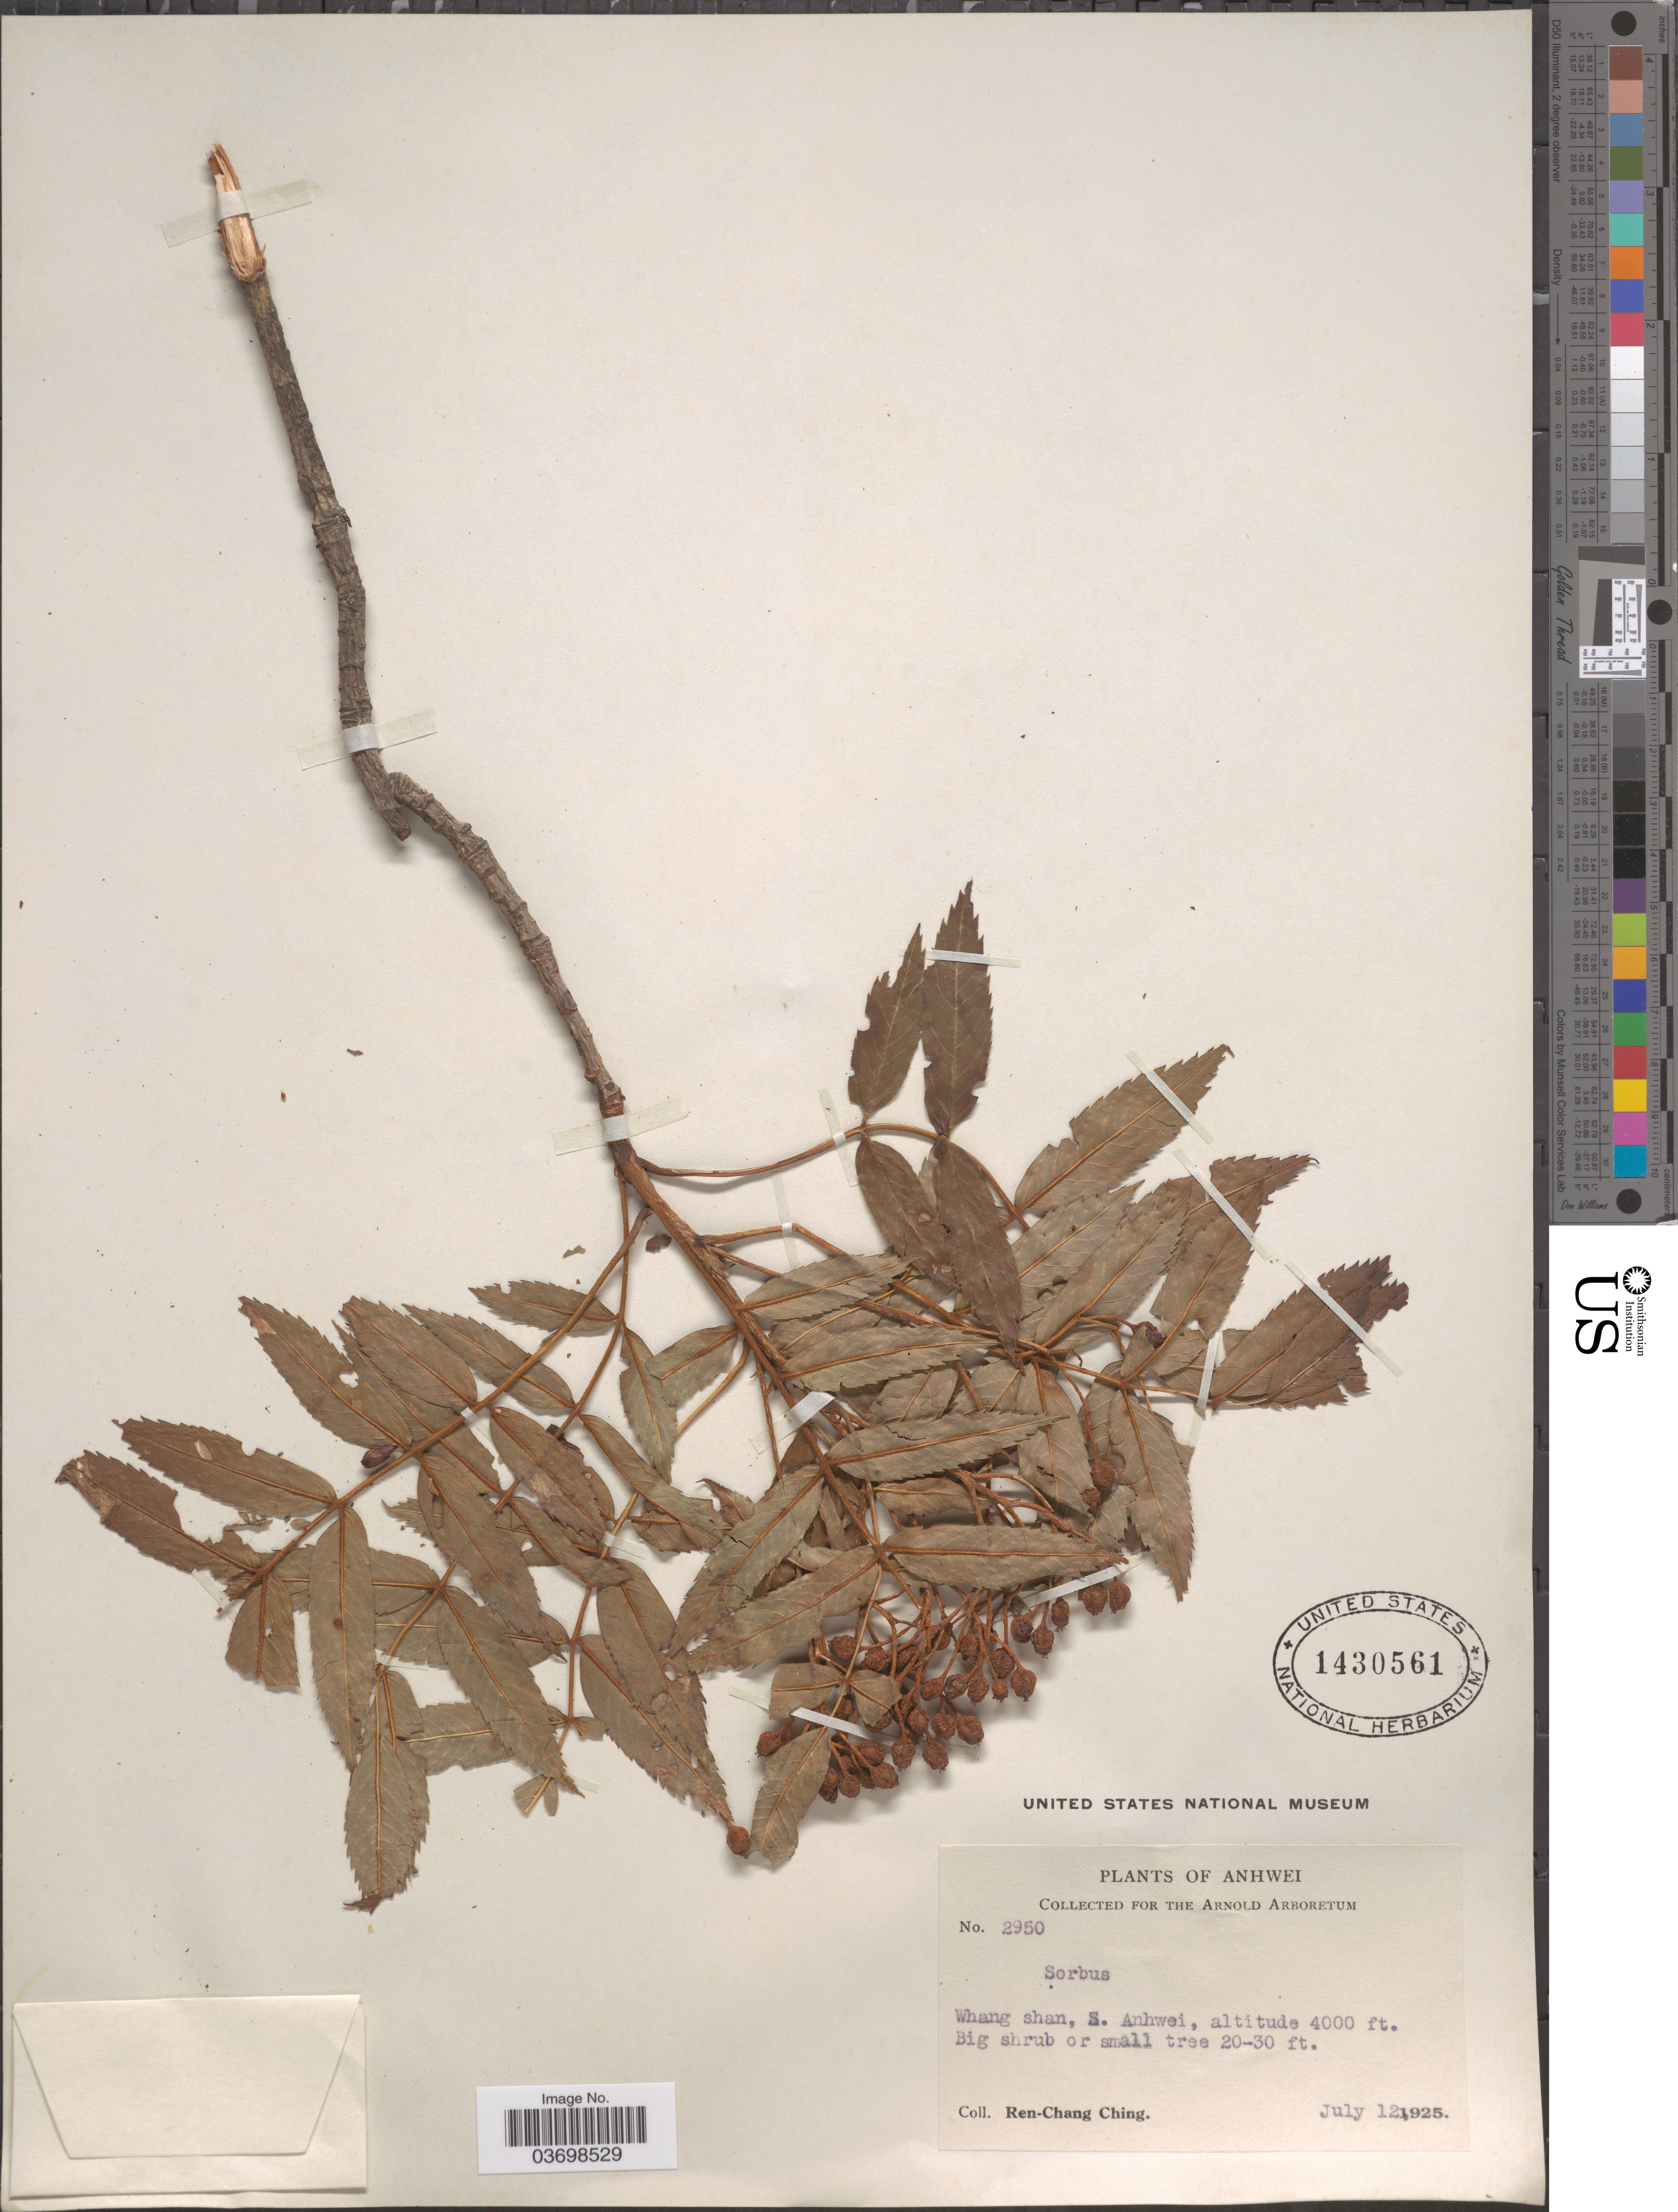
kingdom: Plantae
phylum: Tracheophyta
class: Magnoliopsida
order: Rosales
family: Rosaceae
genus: Sorbus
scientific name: Sorbus sp.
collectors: R. C. Ching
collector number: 2950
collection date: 1925-07-12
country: China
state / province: Anhui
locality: Anhwei. Wang shan, S. Anhwei.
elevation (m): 1219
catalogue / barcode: US 1430561